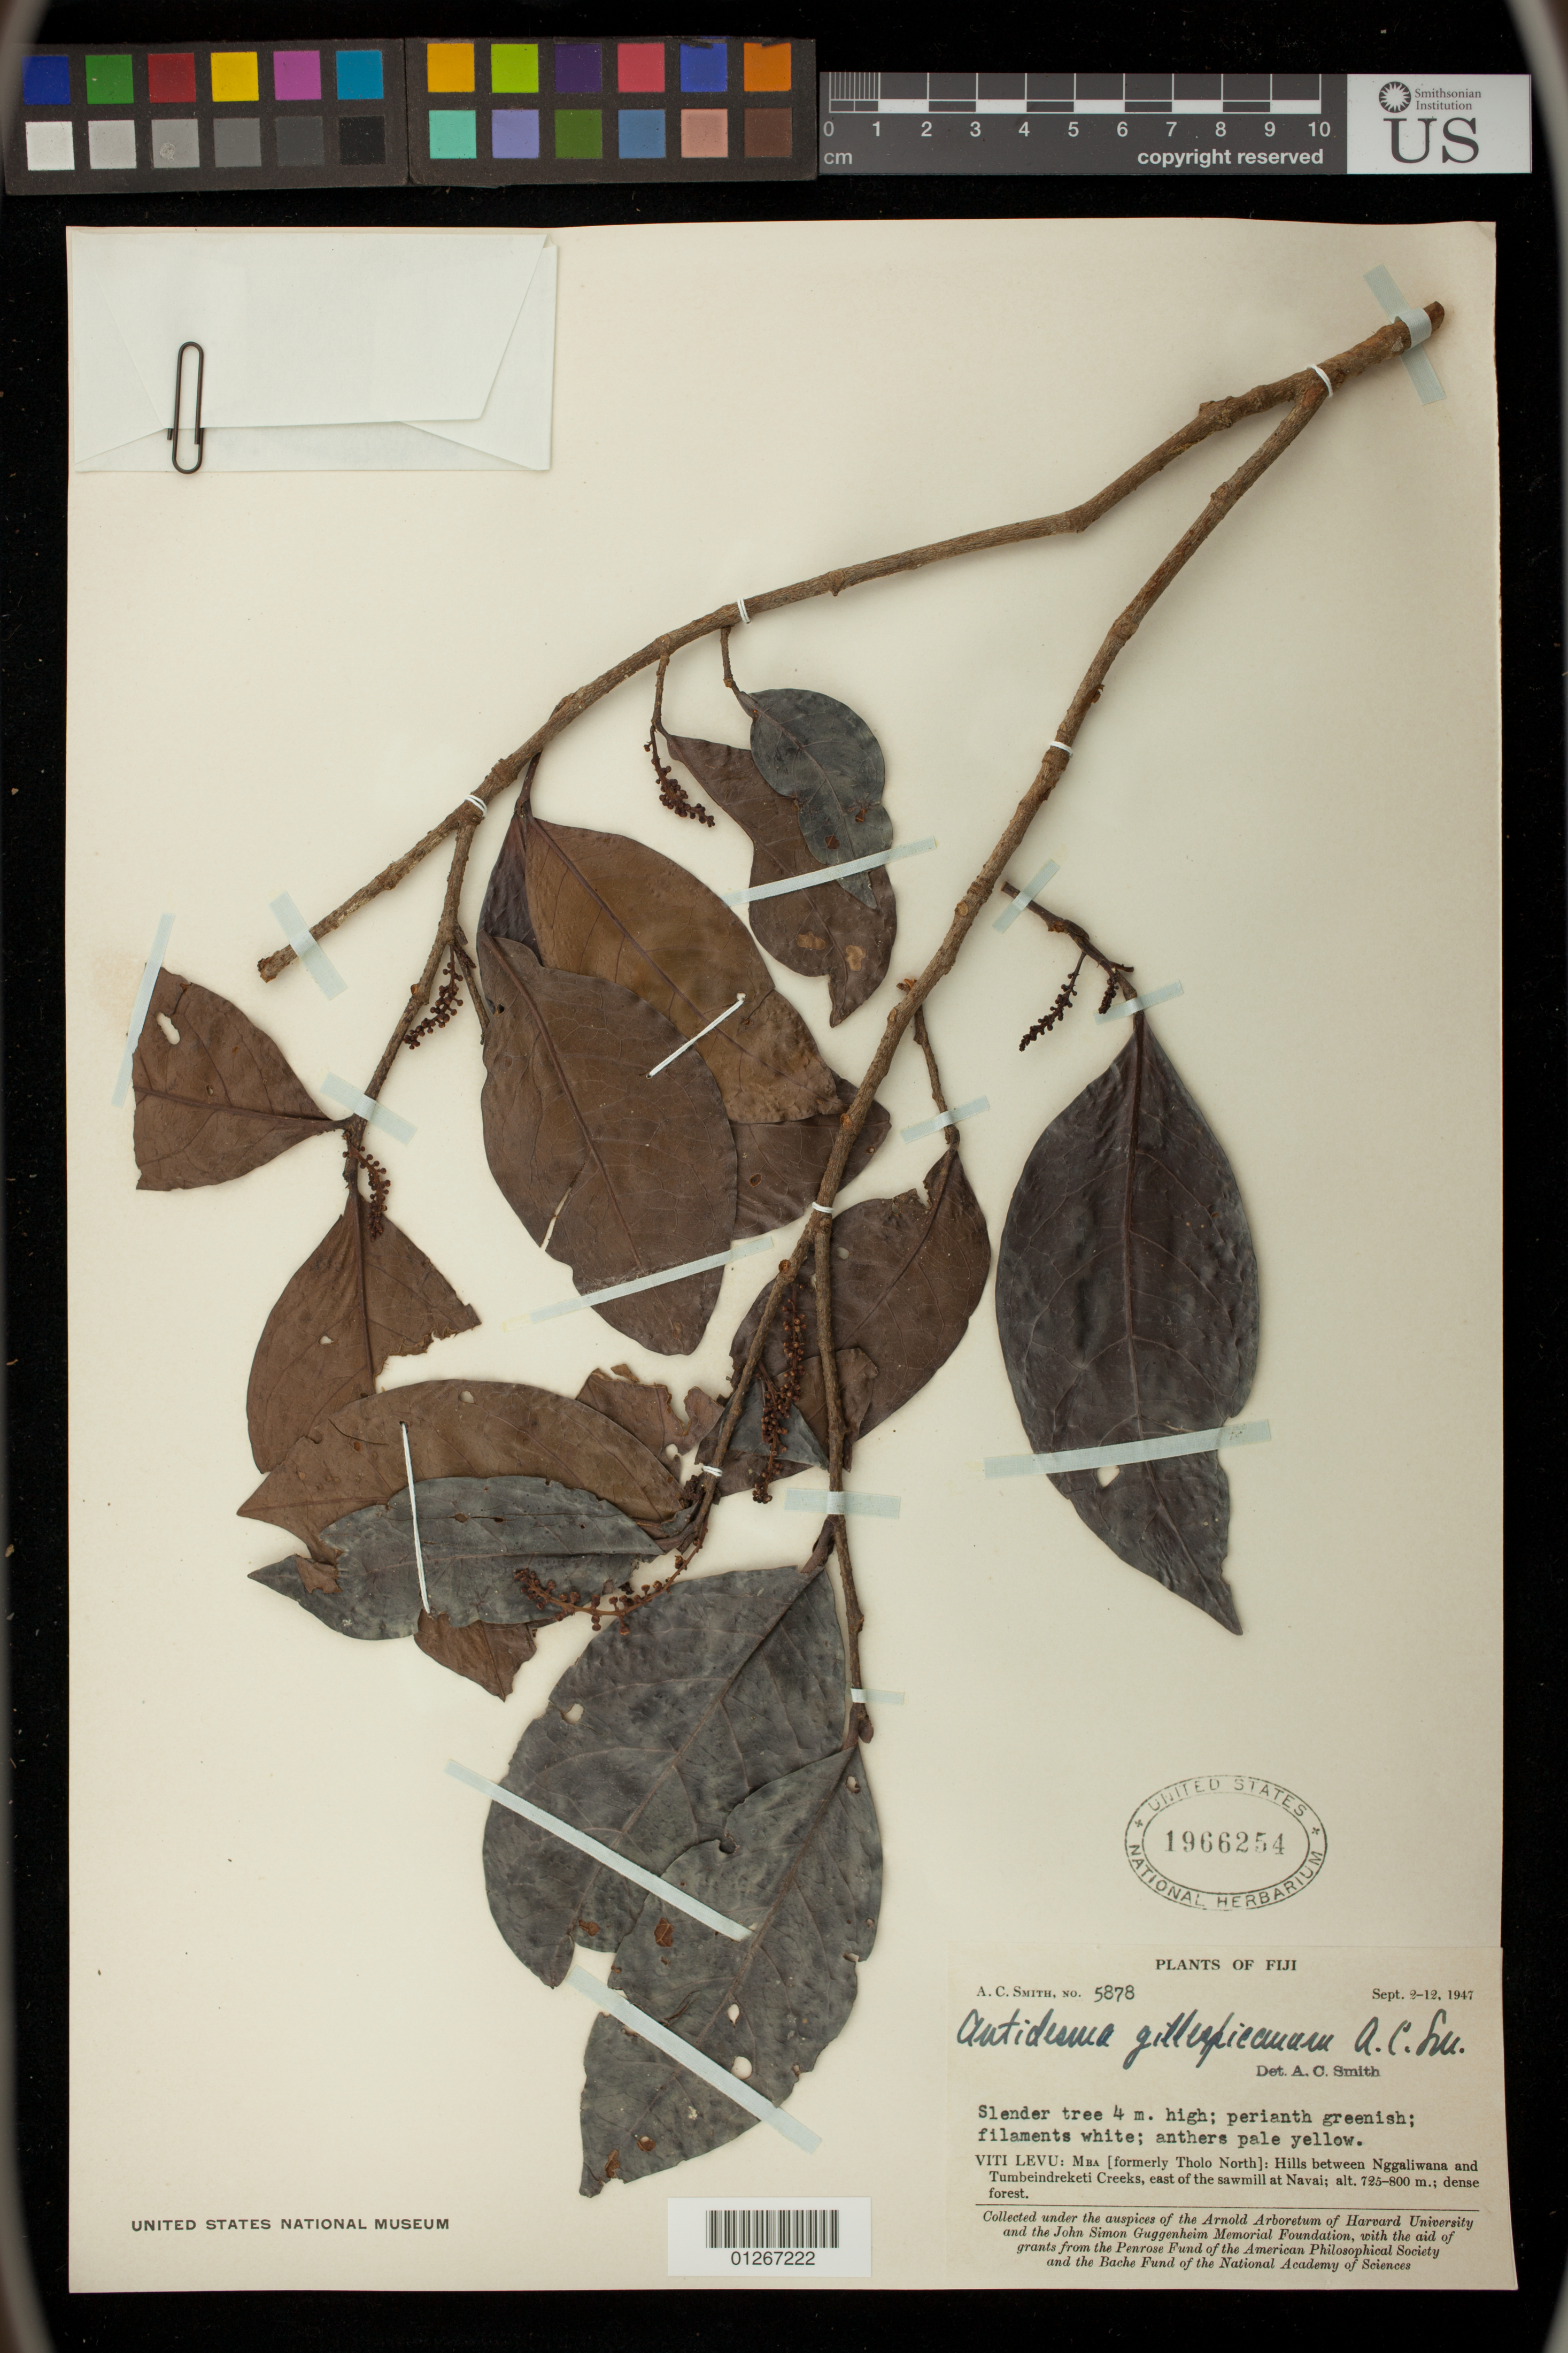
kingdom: Plantae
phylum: Tracheophyta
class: Magnoliopsida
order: Malpighiales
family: Phyllanthaceae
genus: Antidesma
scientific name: Antidesma gillespieanum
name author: A.C. Sm.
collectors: A. C. Smith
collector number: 5878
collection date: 1947-09-02/1947-09-12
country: Fiji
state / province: Western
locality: Viti Levu: Mba [formerly Tholo North]: Hills between Nggaliwana and Tumbeindreketi, east of the sawmill at Navai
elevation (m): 725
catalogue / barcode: US 1966254